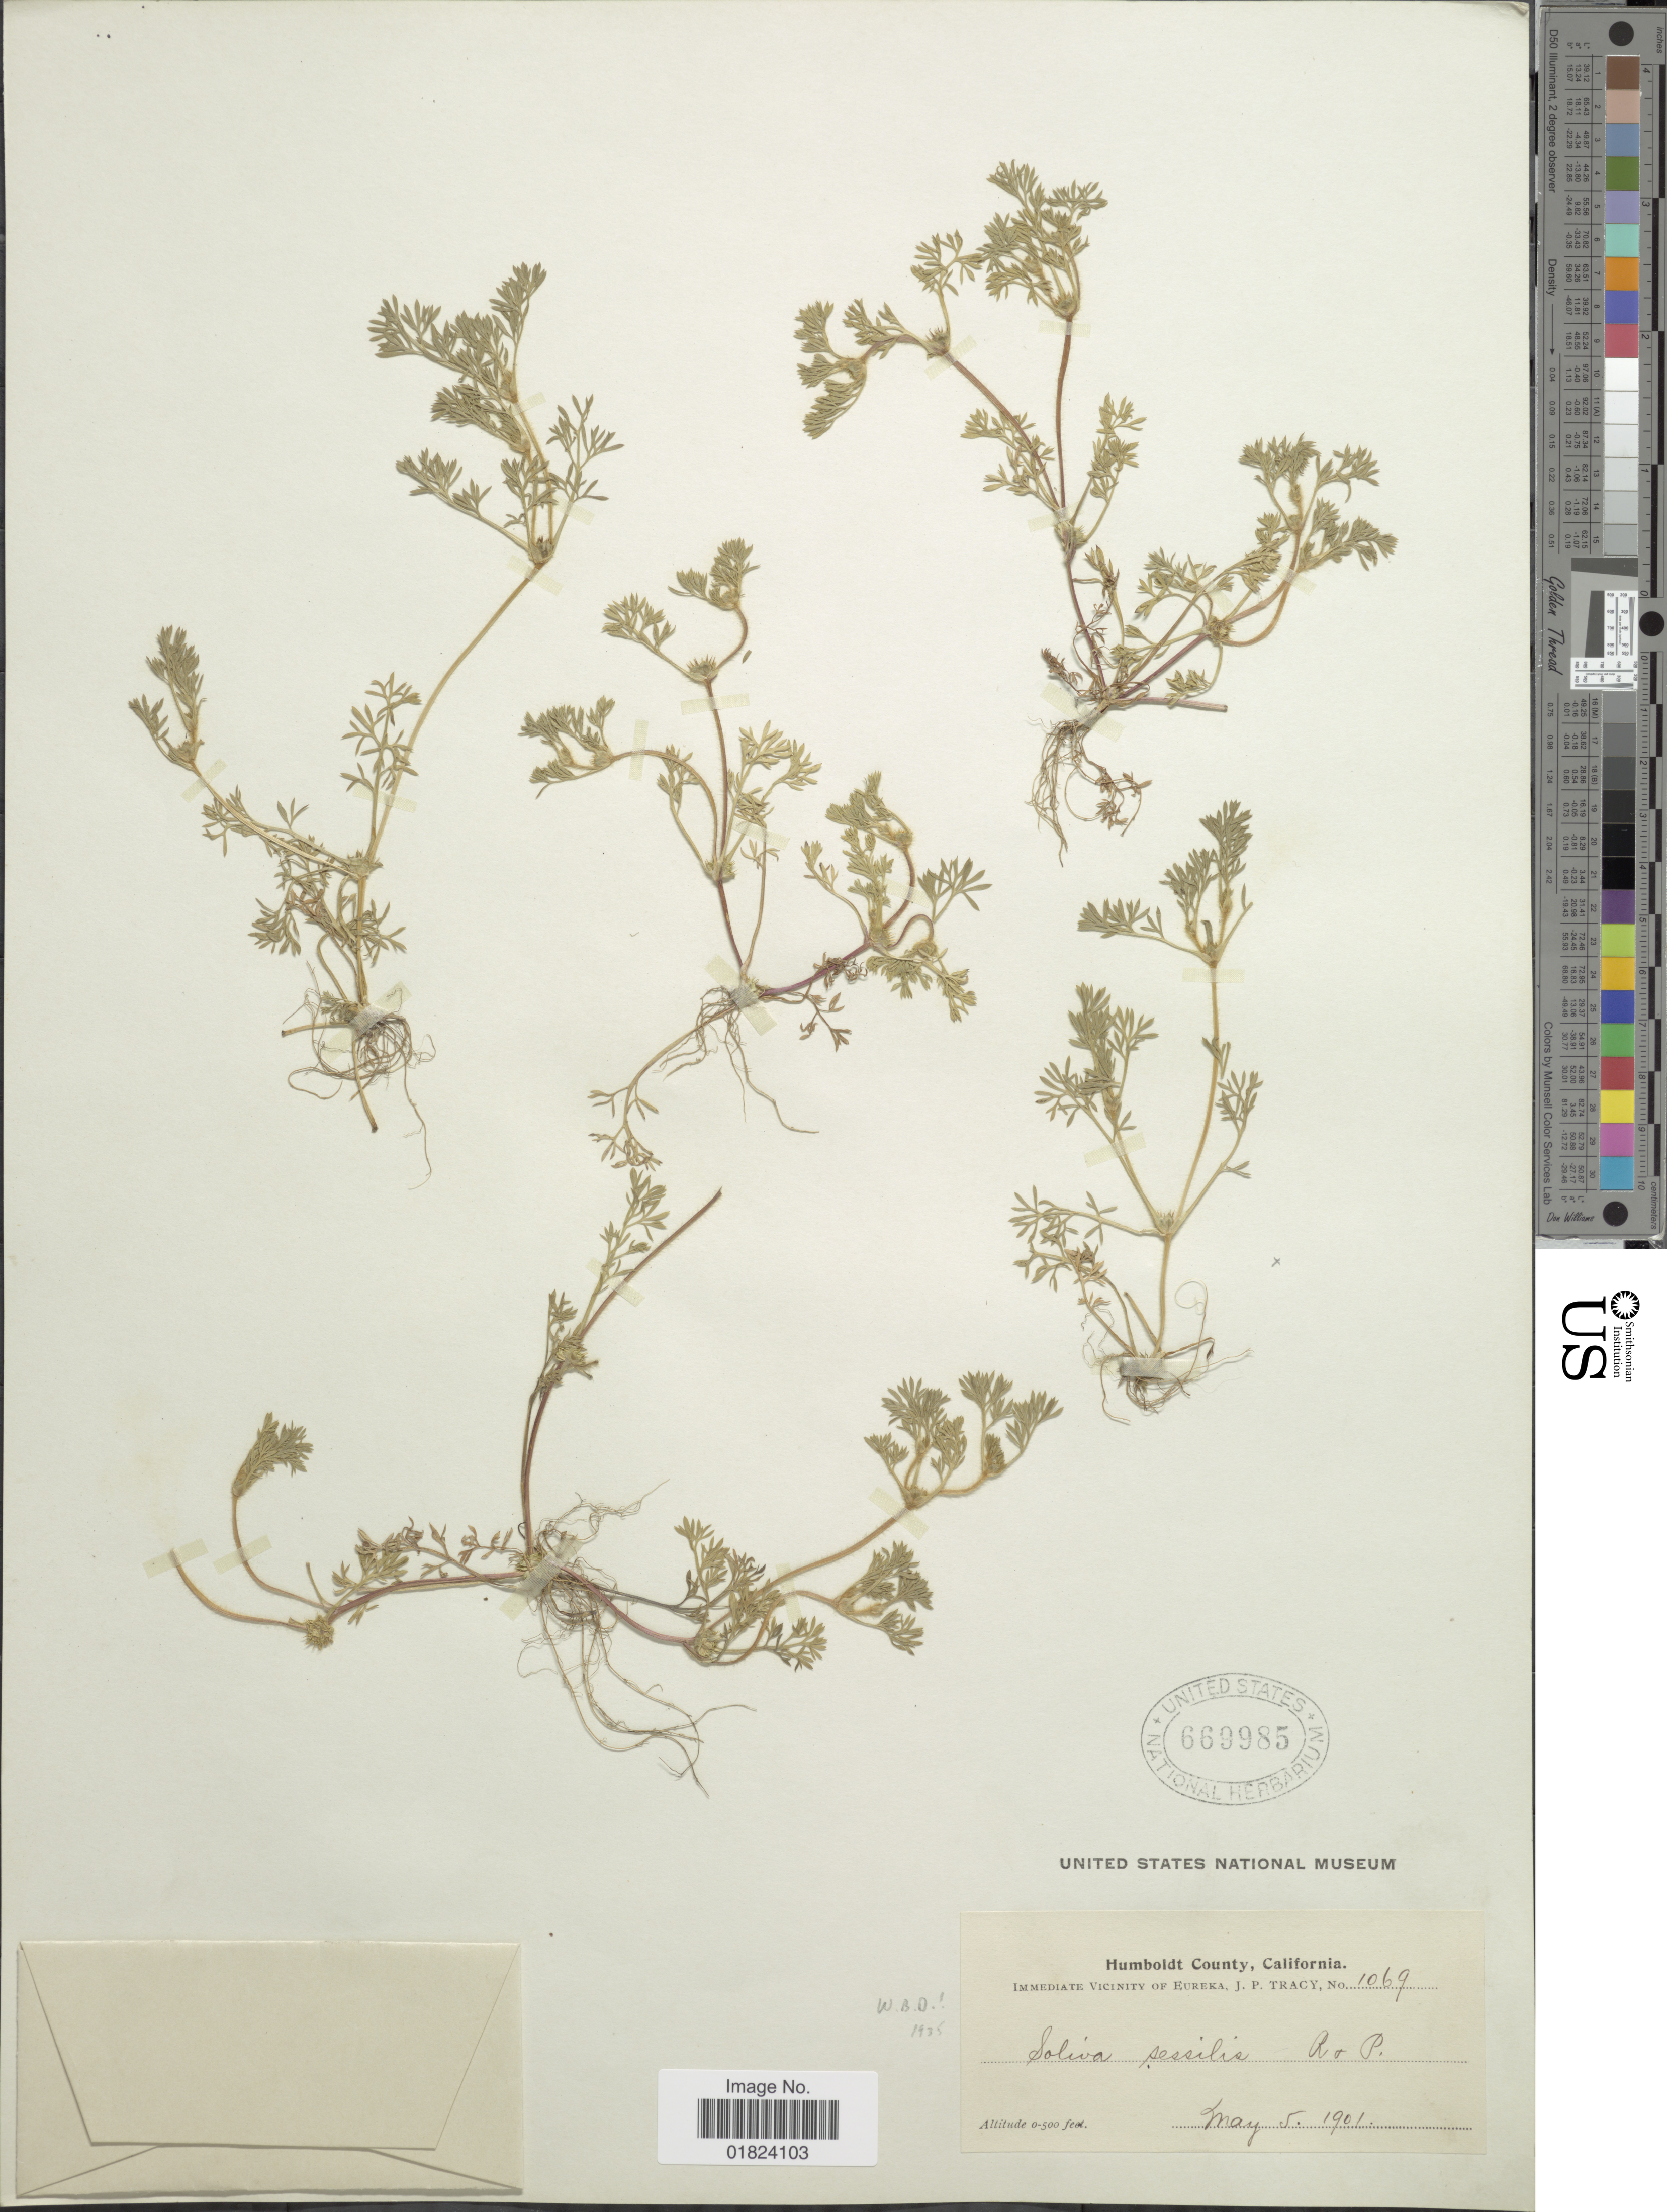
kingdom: Plantae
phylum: Tracheophyta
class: Magnoliopsida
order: Asterales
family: Asteraceae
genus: Soliva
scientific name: Soliva sessilis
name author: Ruiz & Pav.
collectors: J. Tracy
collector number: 1069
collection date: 1901-05-05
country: United States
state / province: California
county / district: Humboldt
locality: Humboldt County, immediate vicinity of Eureka.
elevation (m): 0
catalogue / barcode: US 669985